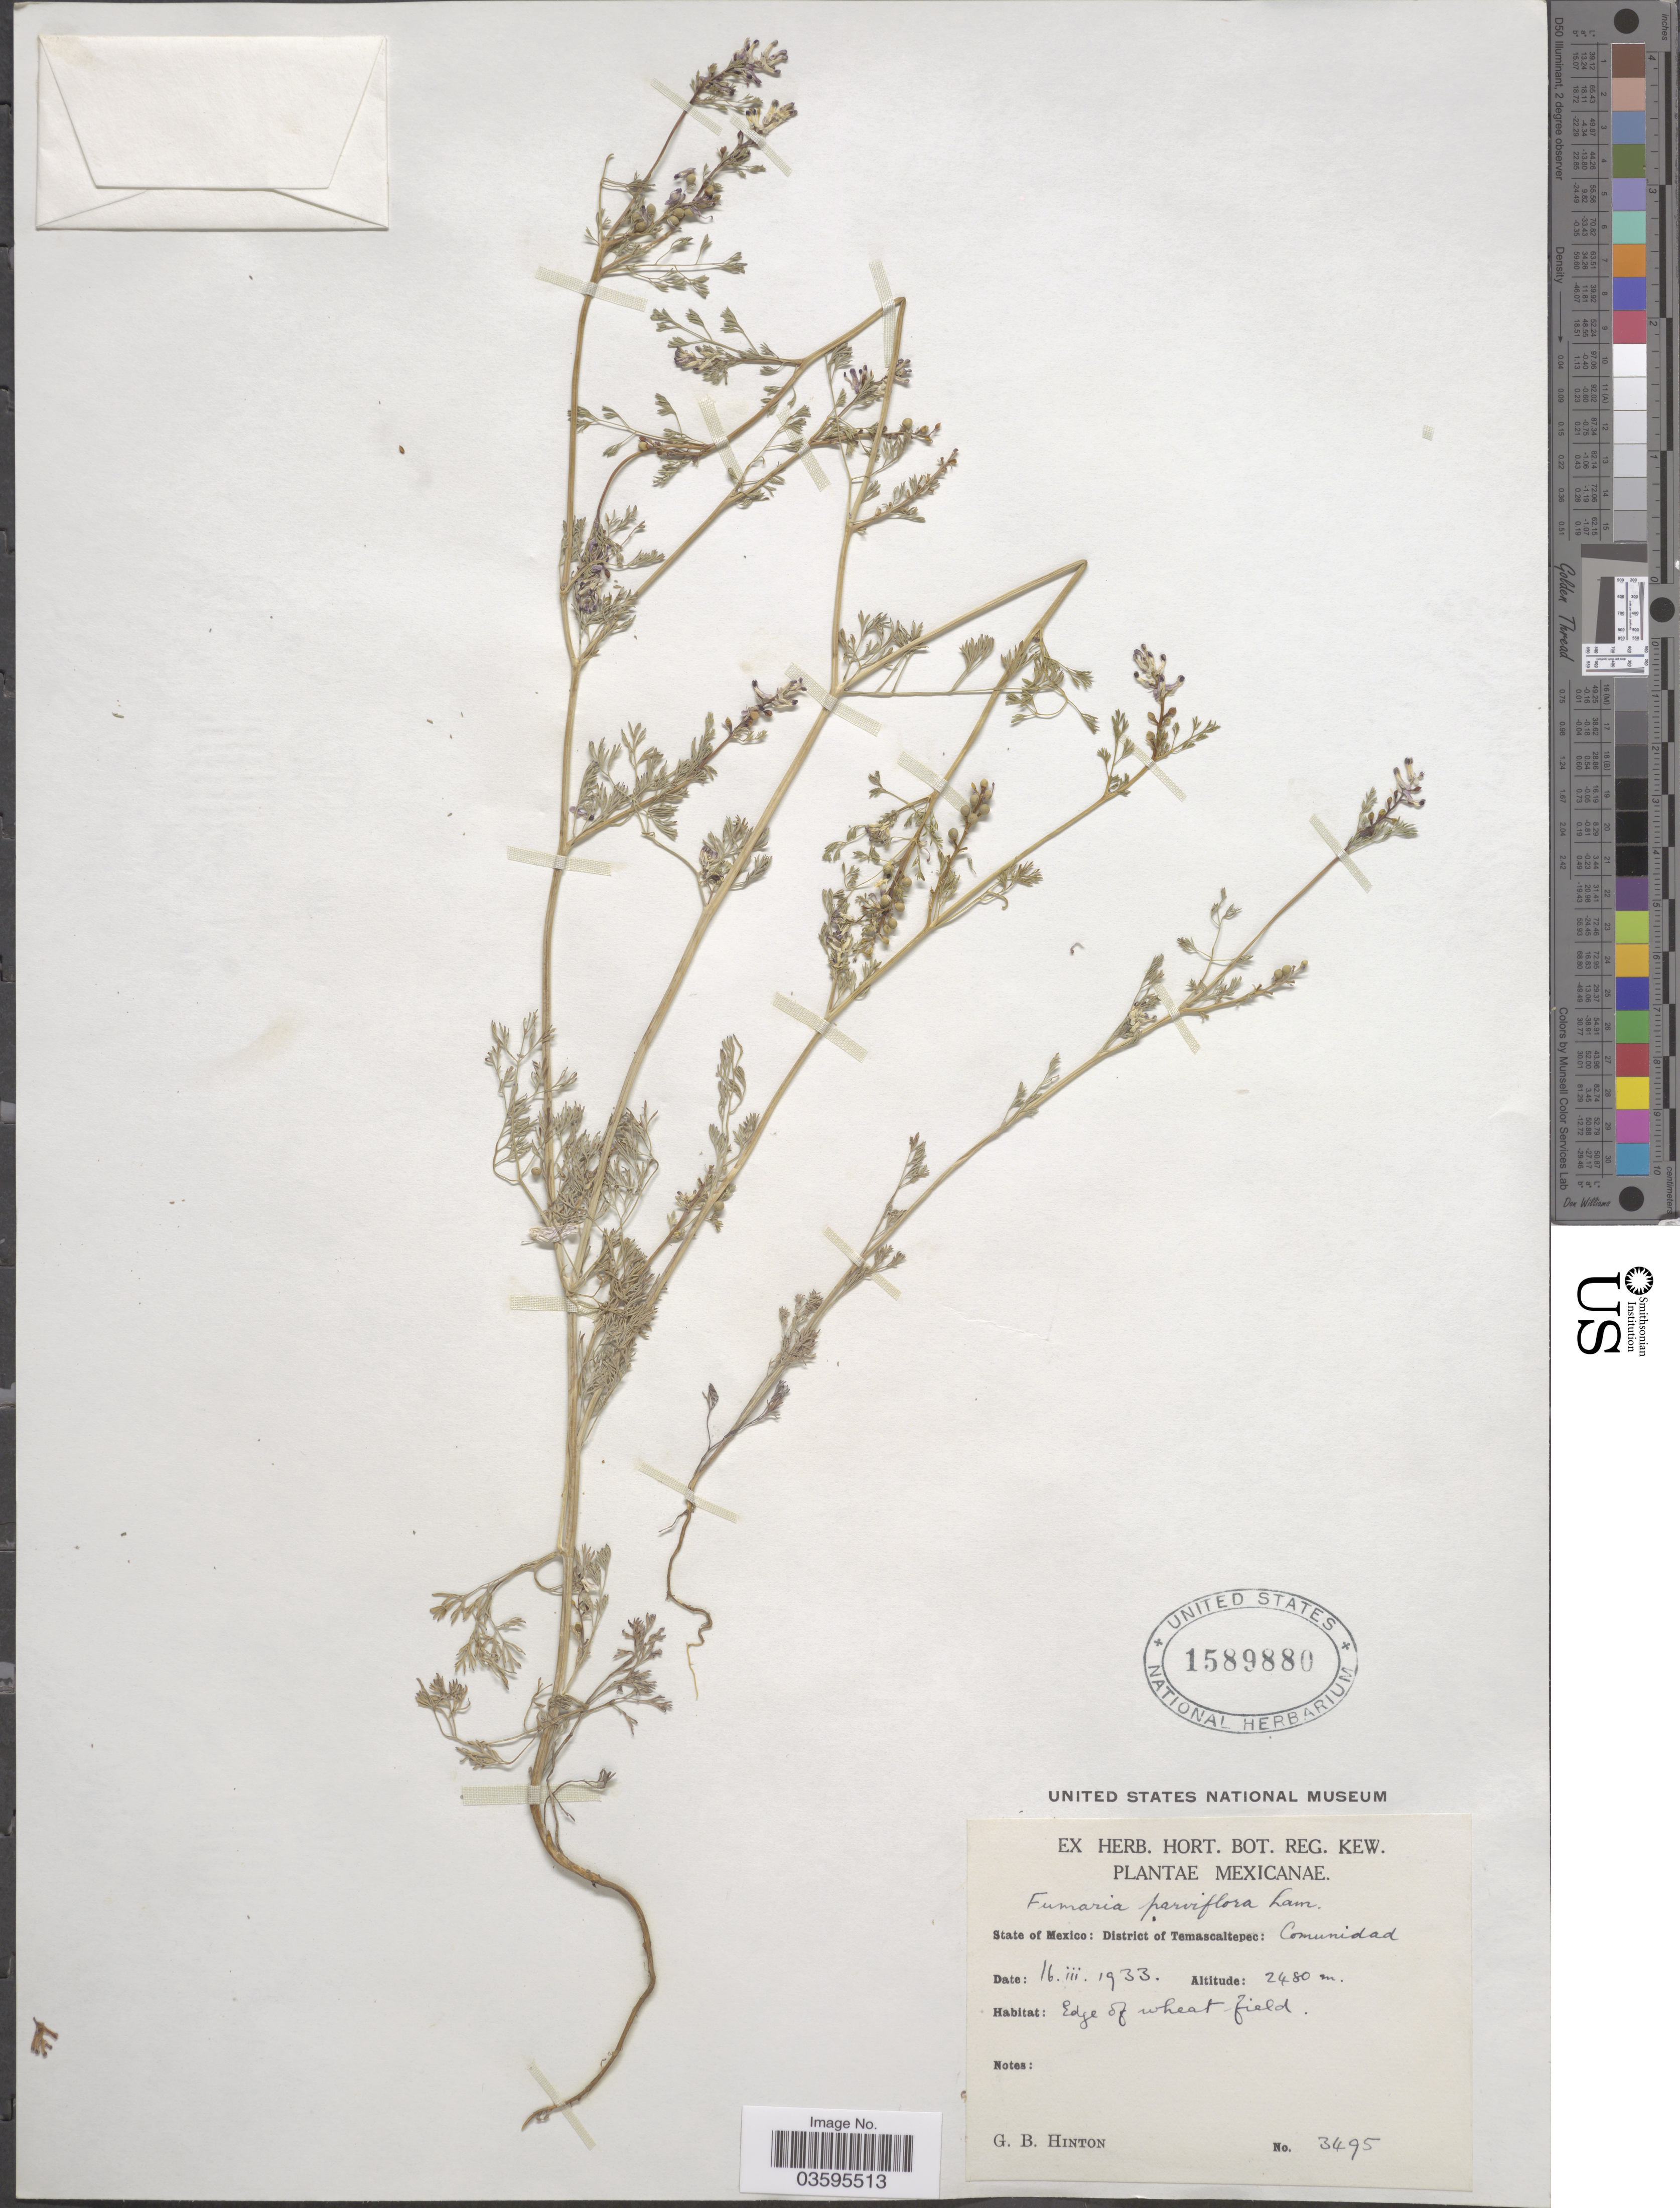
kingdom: Plantae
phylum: Tracheophyta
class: Magnoliopsida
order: Ranunculales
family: Papaveraceae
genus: Fumaria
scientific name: Fumaria parviflora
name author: Lam.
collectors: G. B. Hinton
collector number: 3495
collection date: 1933-03-16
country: Mexico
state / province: México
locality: District of Temascaltepec: Comunidad.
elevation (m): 2480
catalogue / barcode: US 1589880